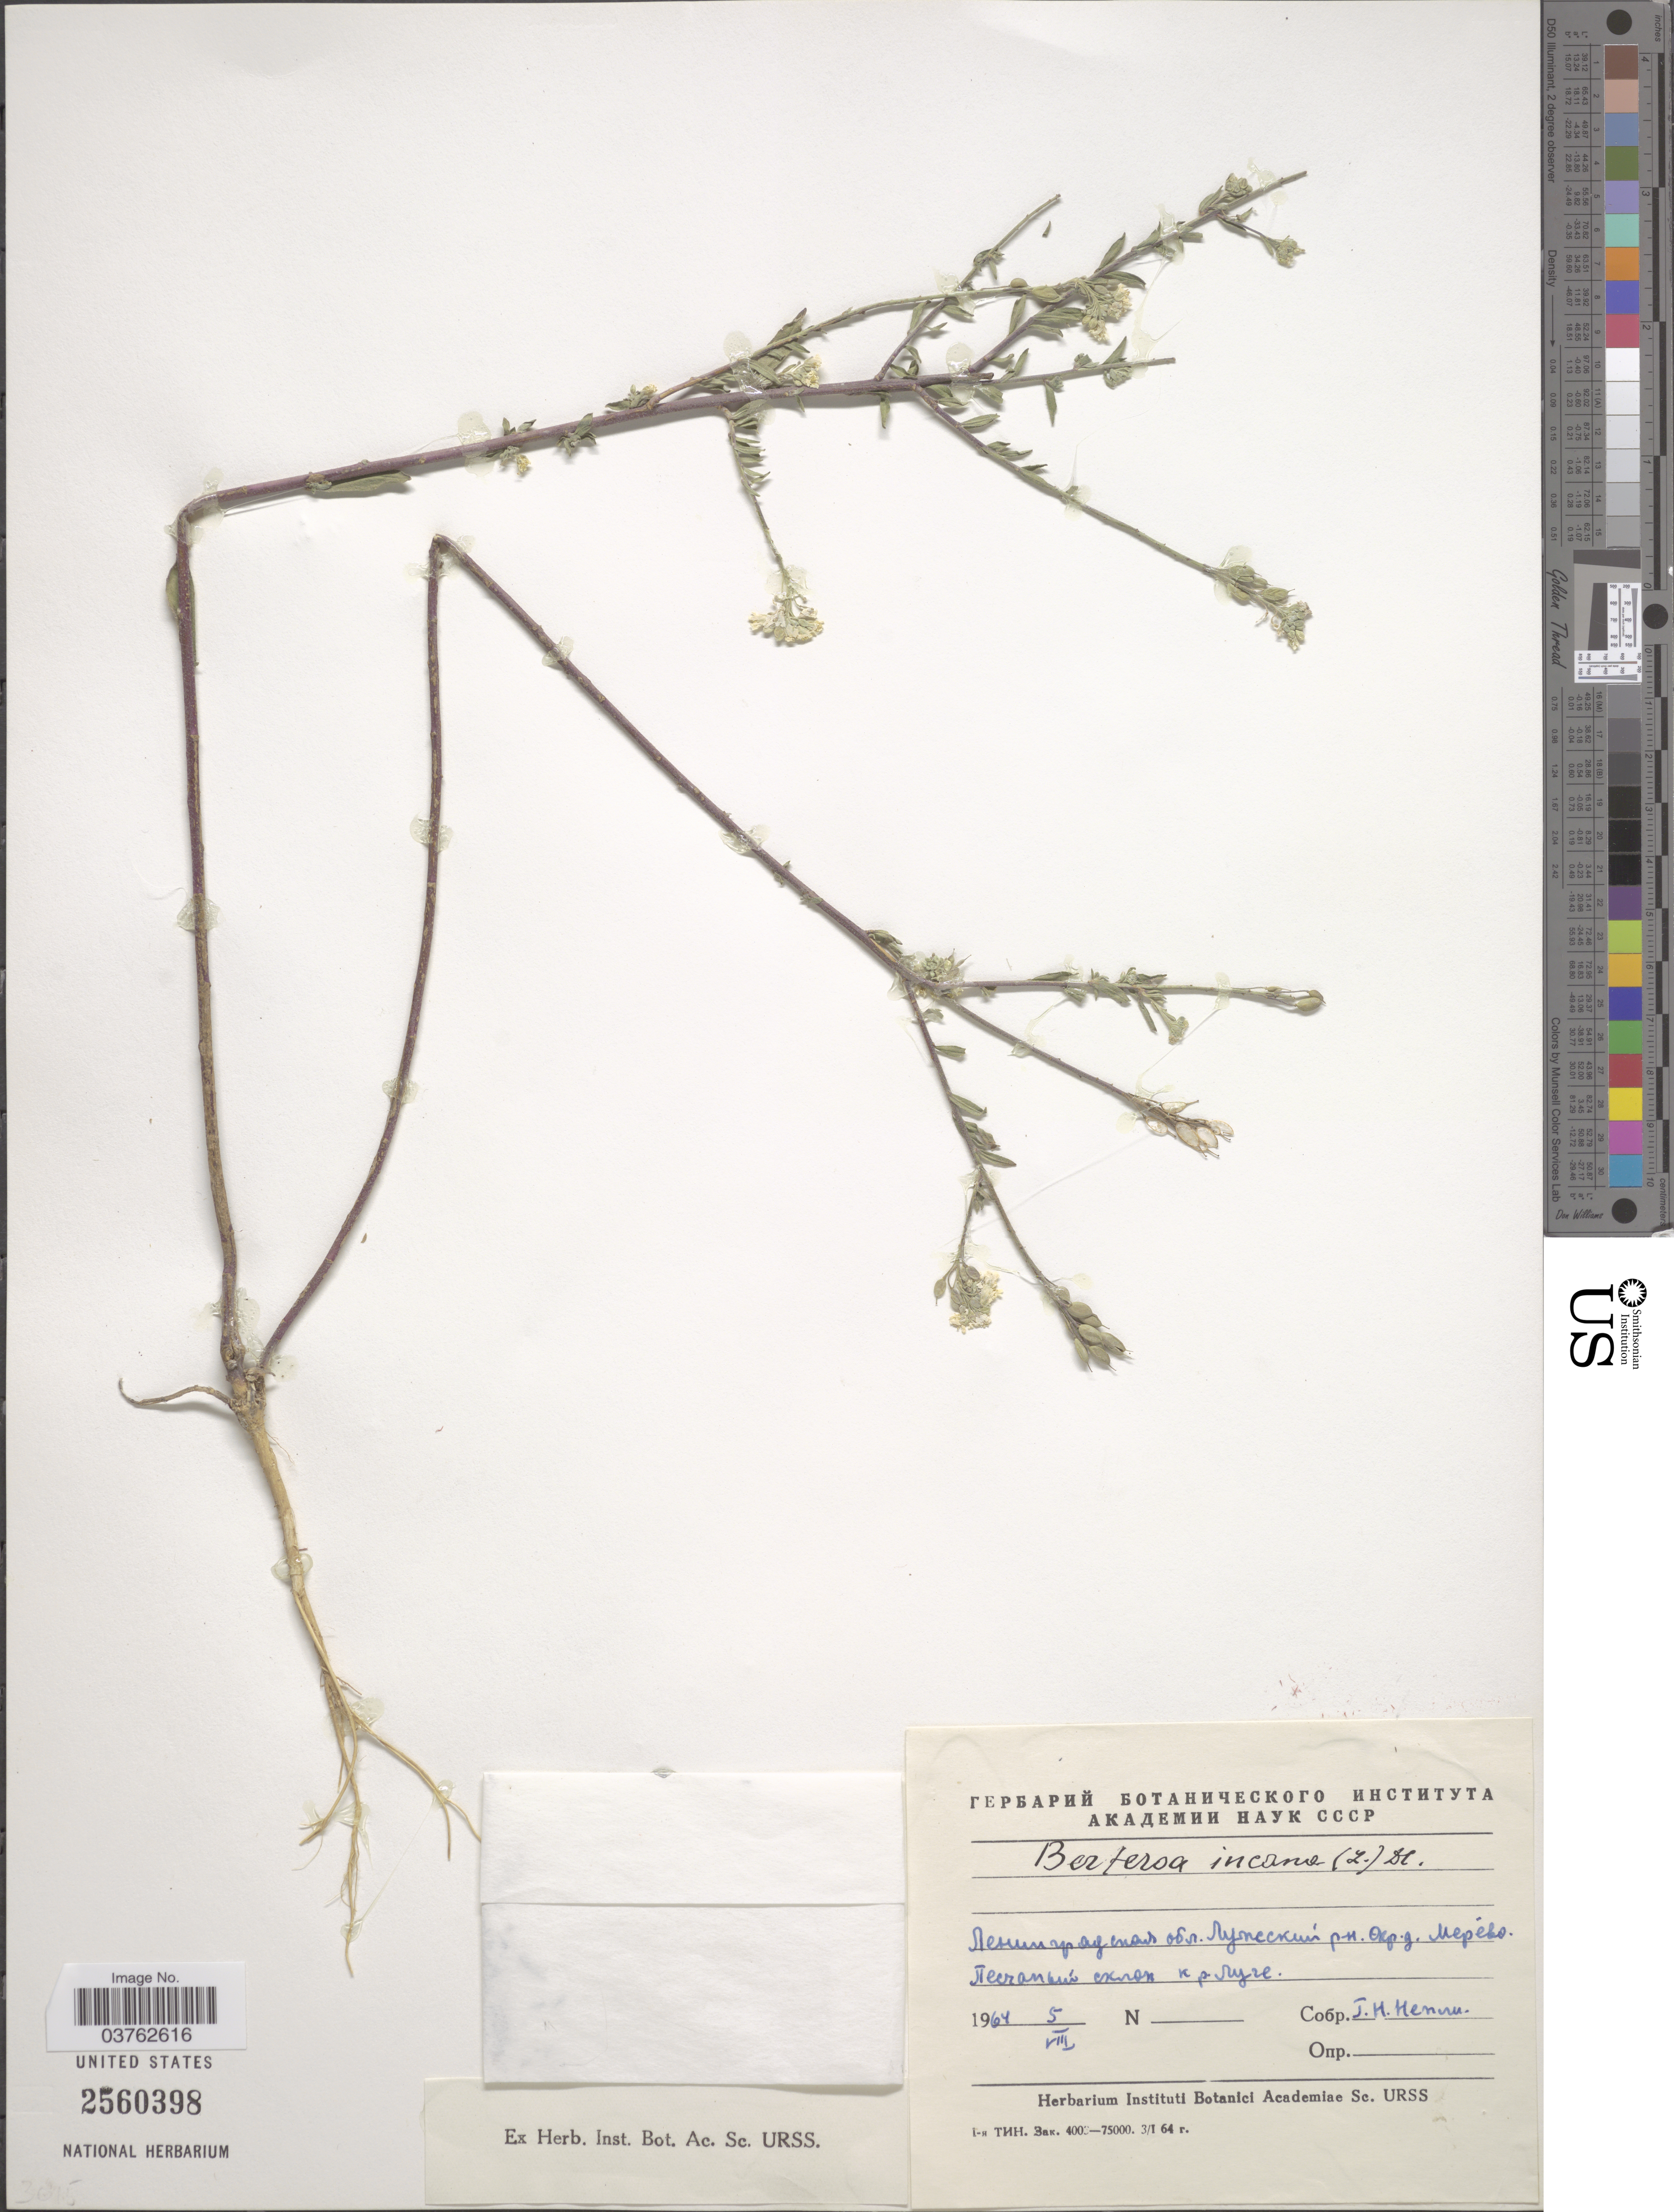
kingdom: Plantae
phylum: Tracheophyta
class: Magnoliopsida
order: Brassicales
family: Brassicaceae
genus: Berteroa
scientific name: Berteroa incana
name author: (L.) DC.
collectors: G. Nepli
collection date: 1964-08-05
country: Russian Federation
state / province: Leningrad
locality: vicinity of village Merevo, near River Luga.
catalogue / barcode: US 2560398